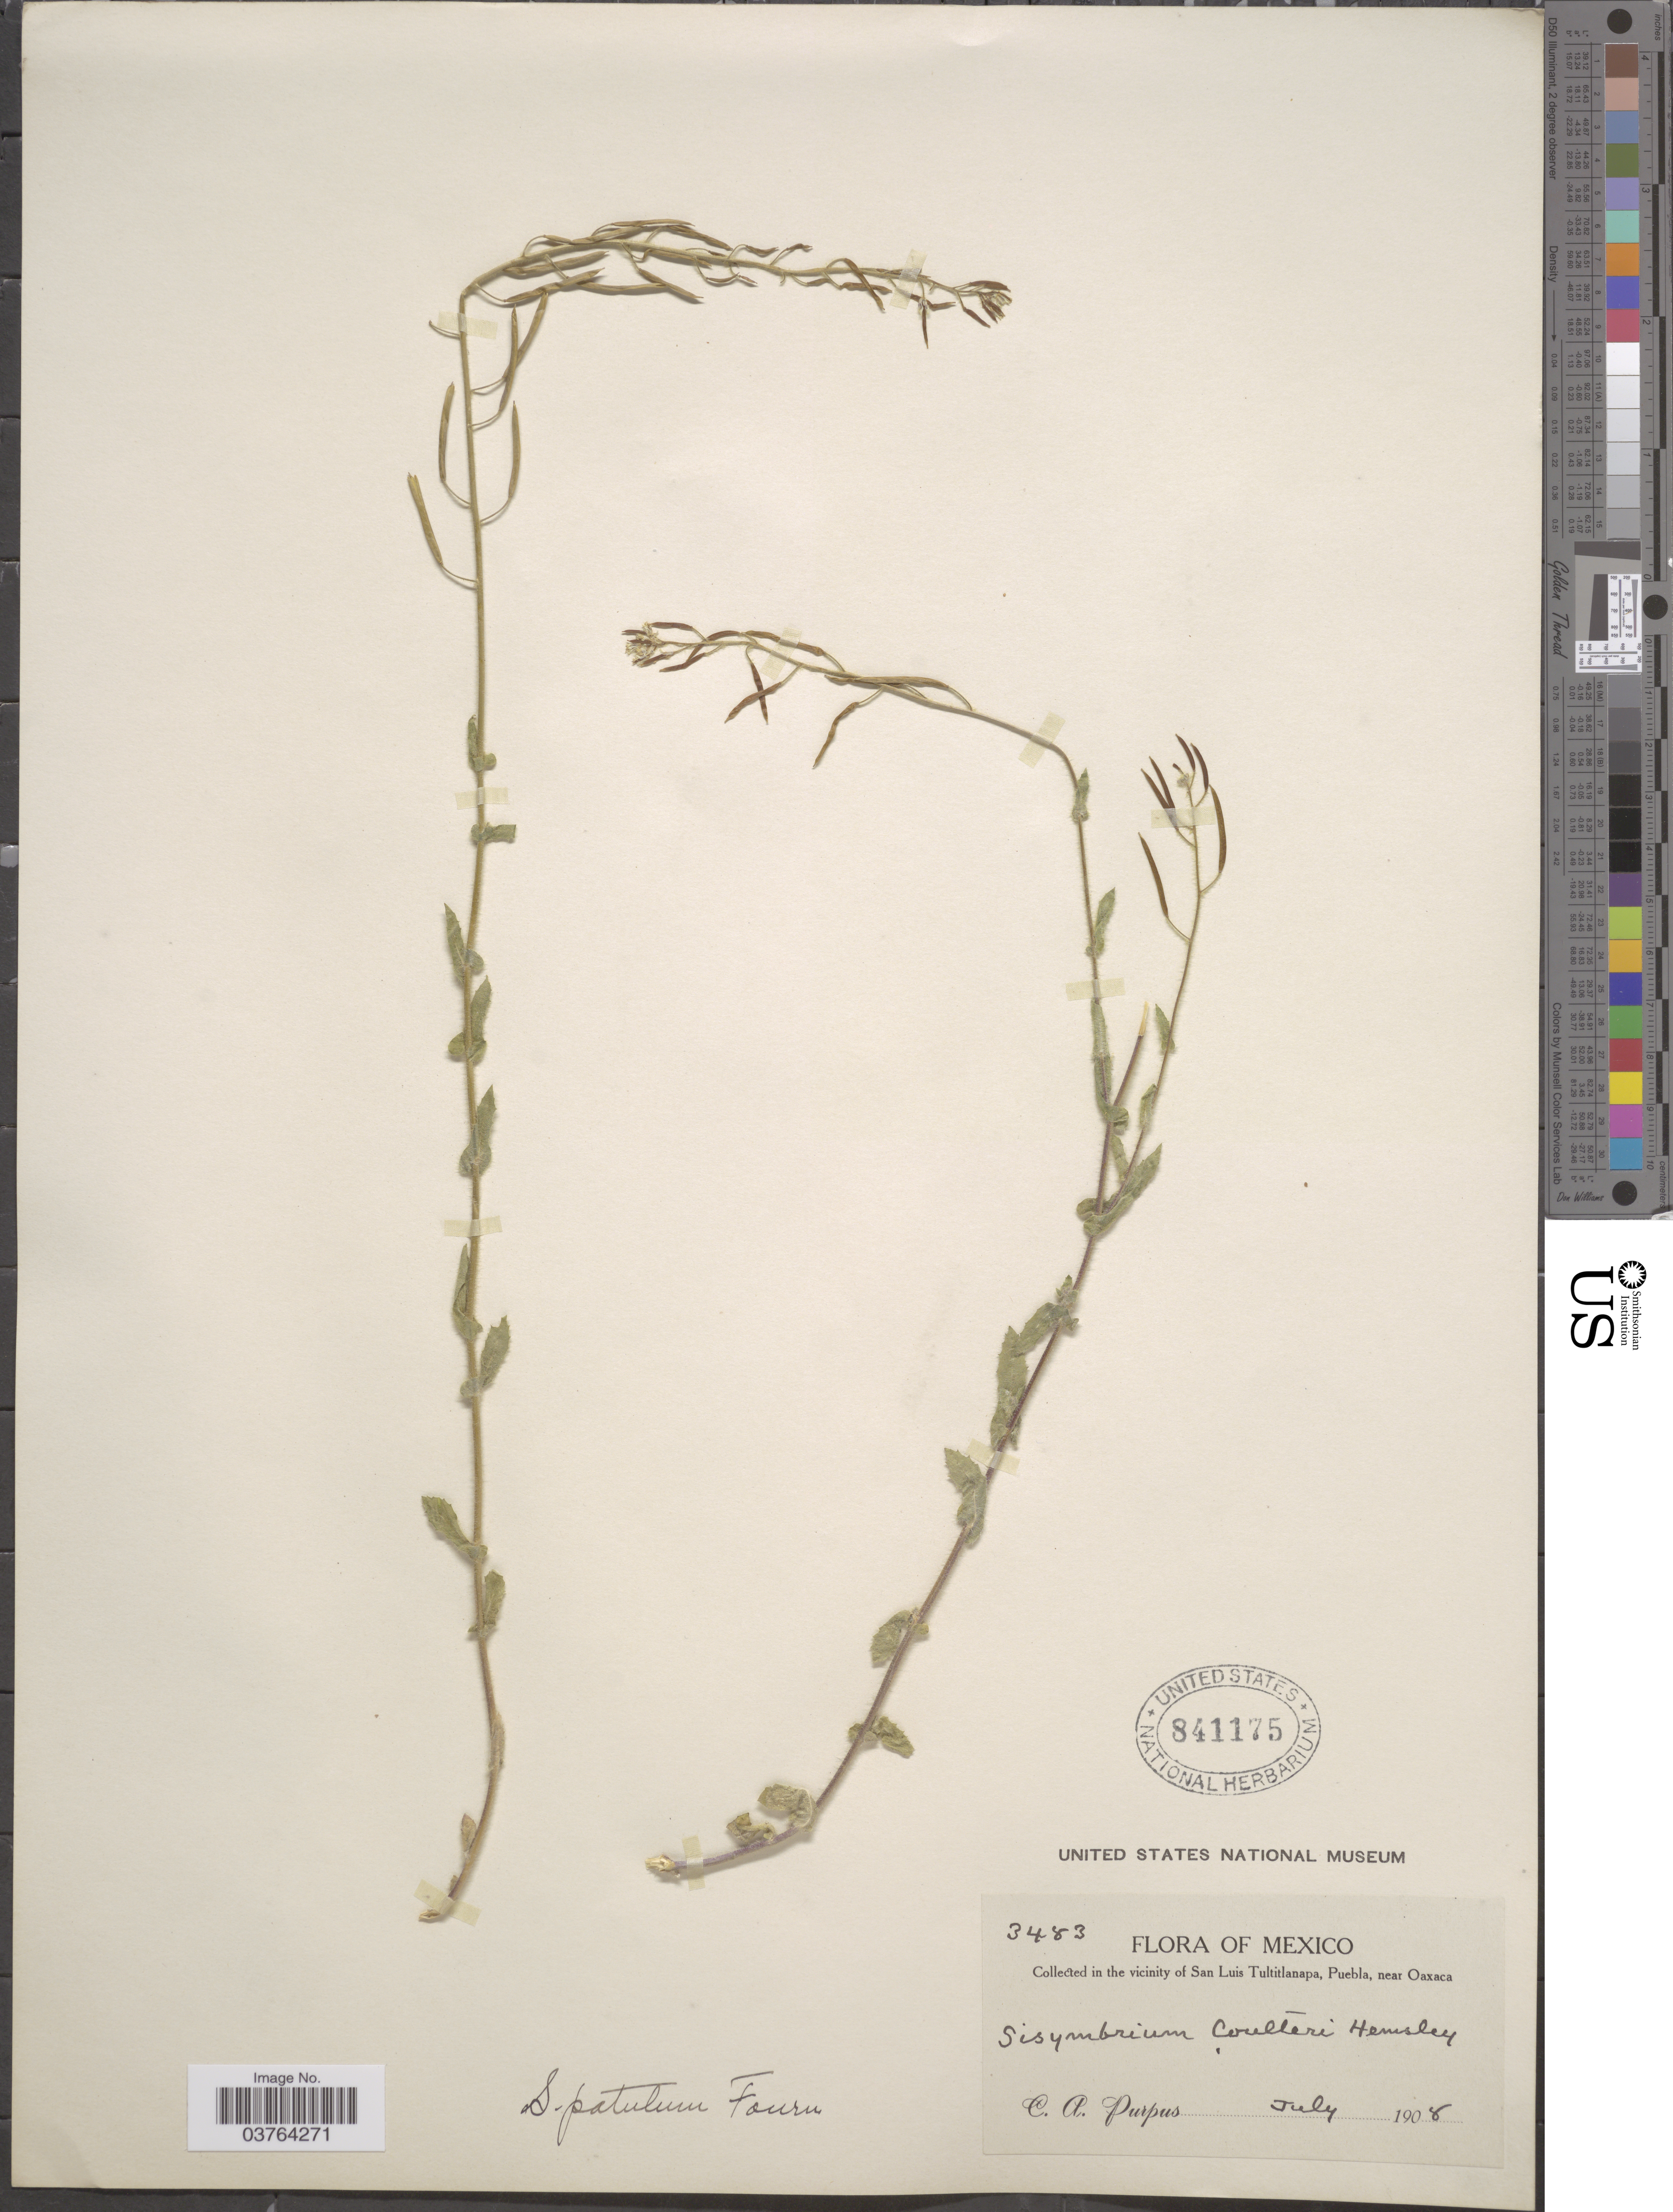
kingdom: Plantae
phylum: Tracheophyta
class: Magnoliopsida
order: Brassicales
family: Brassicaceae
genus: Halimolobos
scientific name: Halimolobos polyspermus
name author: O.E. Schulz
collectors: C. A. Purpus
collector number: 3483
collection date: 1908-07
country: Mexico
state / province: Puebla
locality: In the vicinity of San Luis Tultitlanapa, near Oaxaca.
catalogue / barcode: US 841175